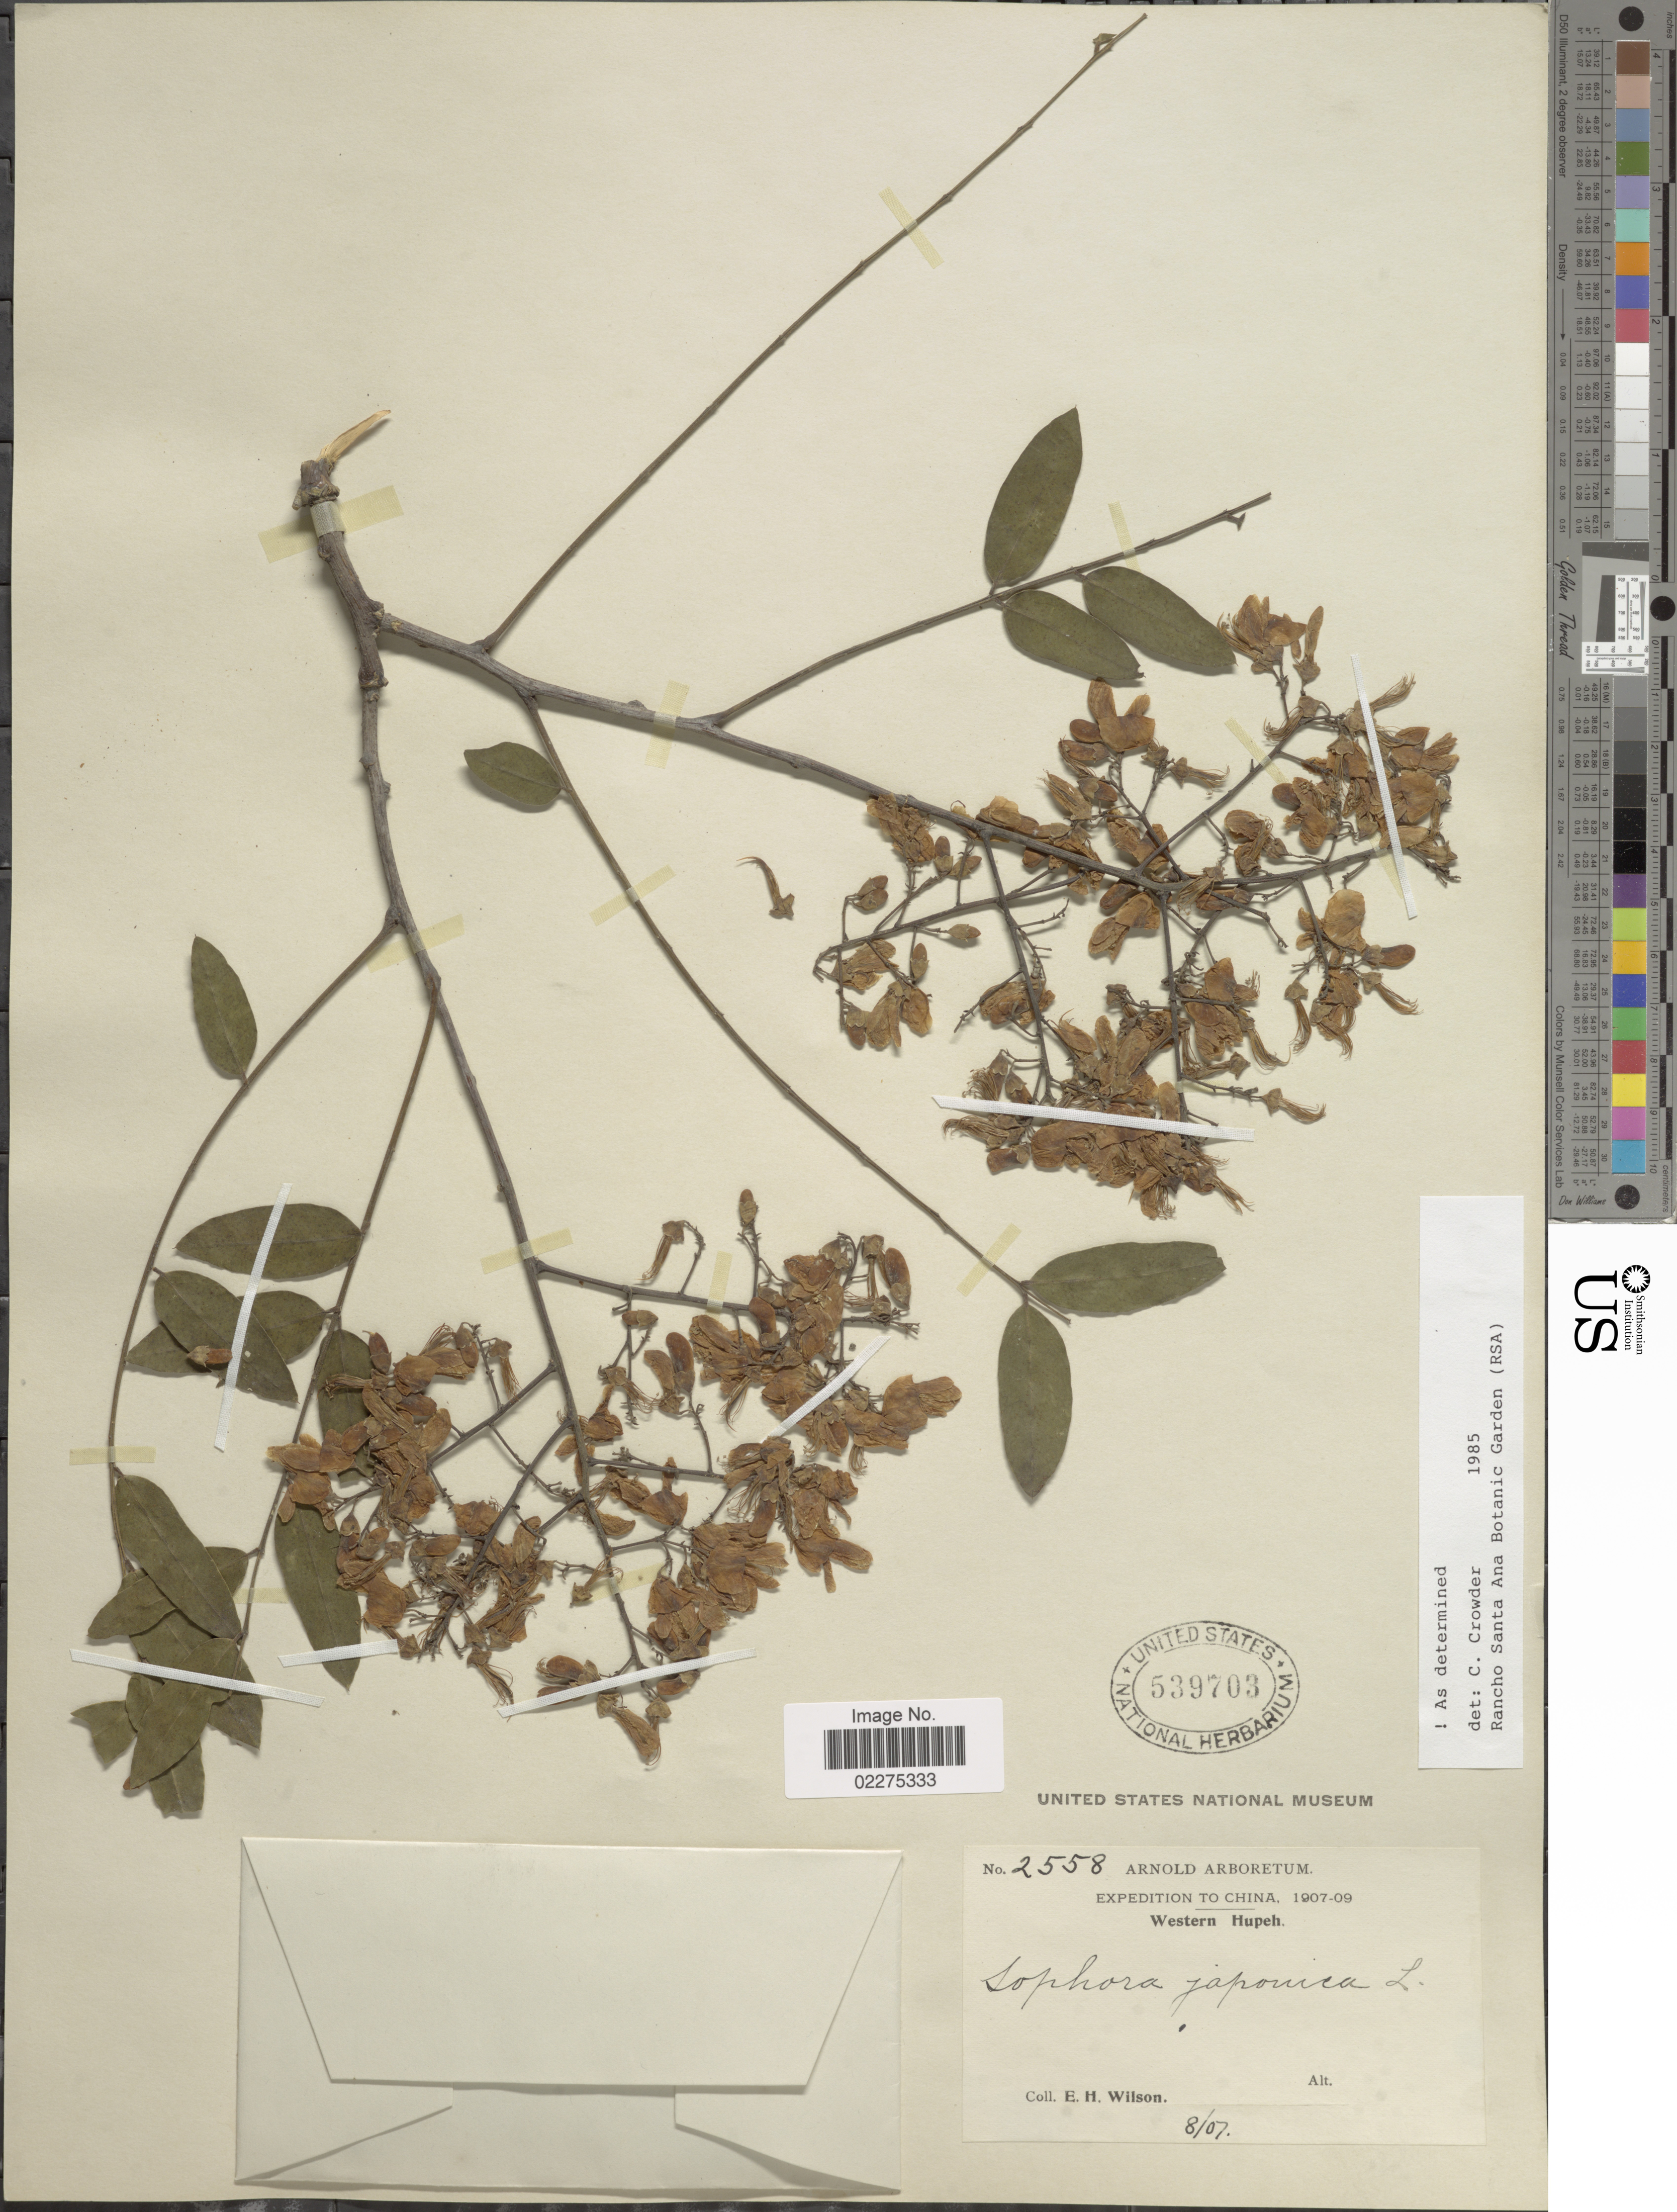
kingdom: Plantae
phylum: Tracheophyta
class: Magnoliopsida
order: Fabales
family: Fabaceae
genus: Sophora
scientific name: Sophora japonica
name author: L.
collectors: E. Wilson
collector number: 2558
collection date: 1907-08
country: China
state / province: Hubei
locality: Western Hupeh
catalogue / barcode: US 539703